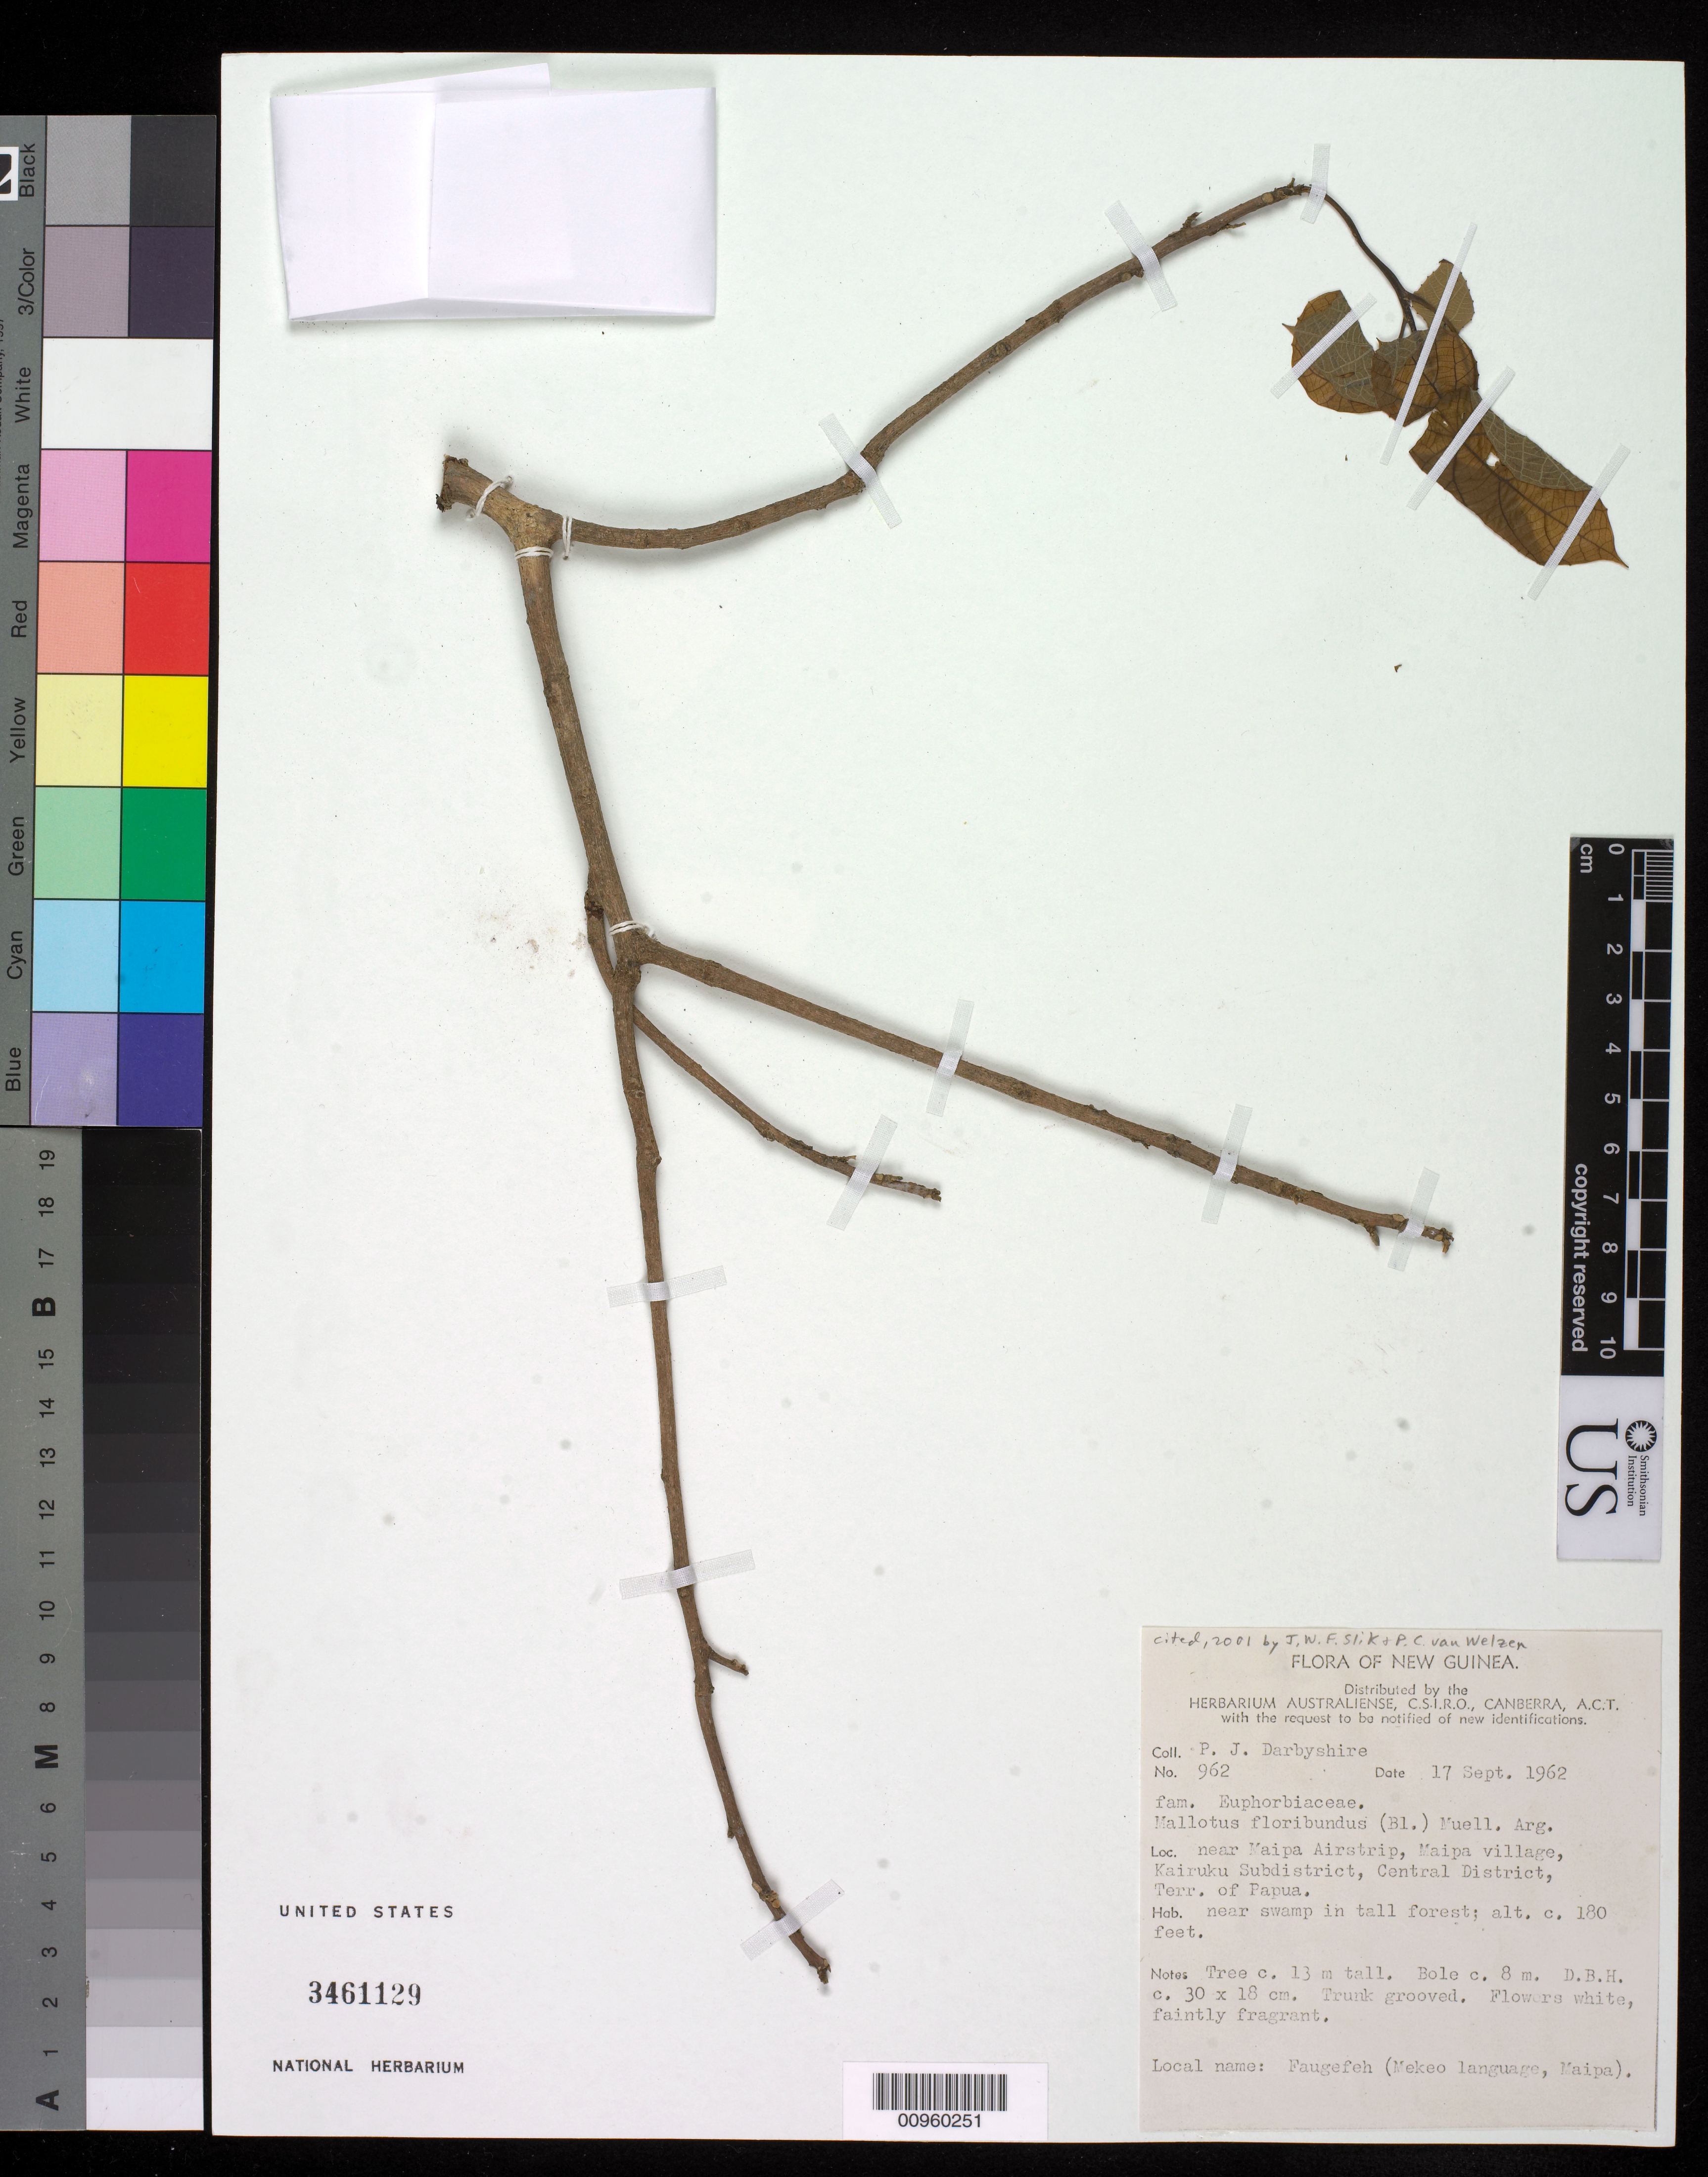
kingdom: Plantae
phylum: Tracheophyta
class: Magnoliopsida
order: Malpighiales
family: Euphorbiaceae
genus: Mallotus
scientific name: Mallotus floribundus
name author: (Blume) Müll. Arg.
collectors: P. Darbyshire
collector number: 962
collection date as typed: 17 Sep 1962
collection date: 1962-09-17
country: Papua New Guinea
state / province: Central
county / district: Kairuku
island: New Guinea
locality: Kairuku Subdistrict, Maipa village, near Maipa airstrip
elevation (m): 55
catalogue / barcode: US 3461129